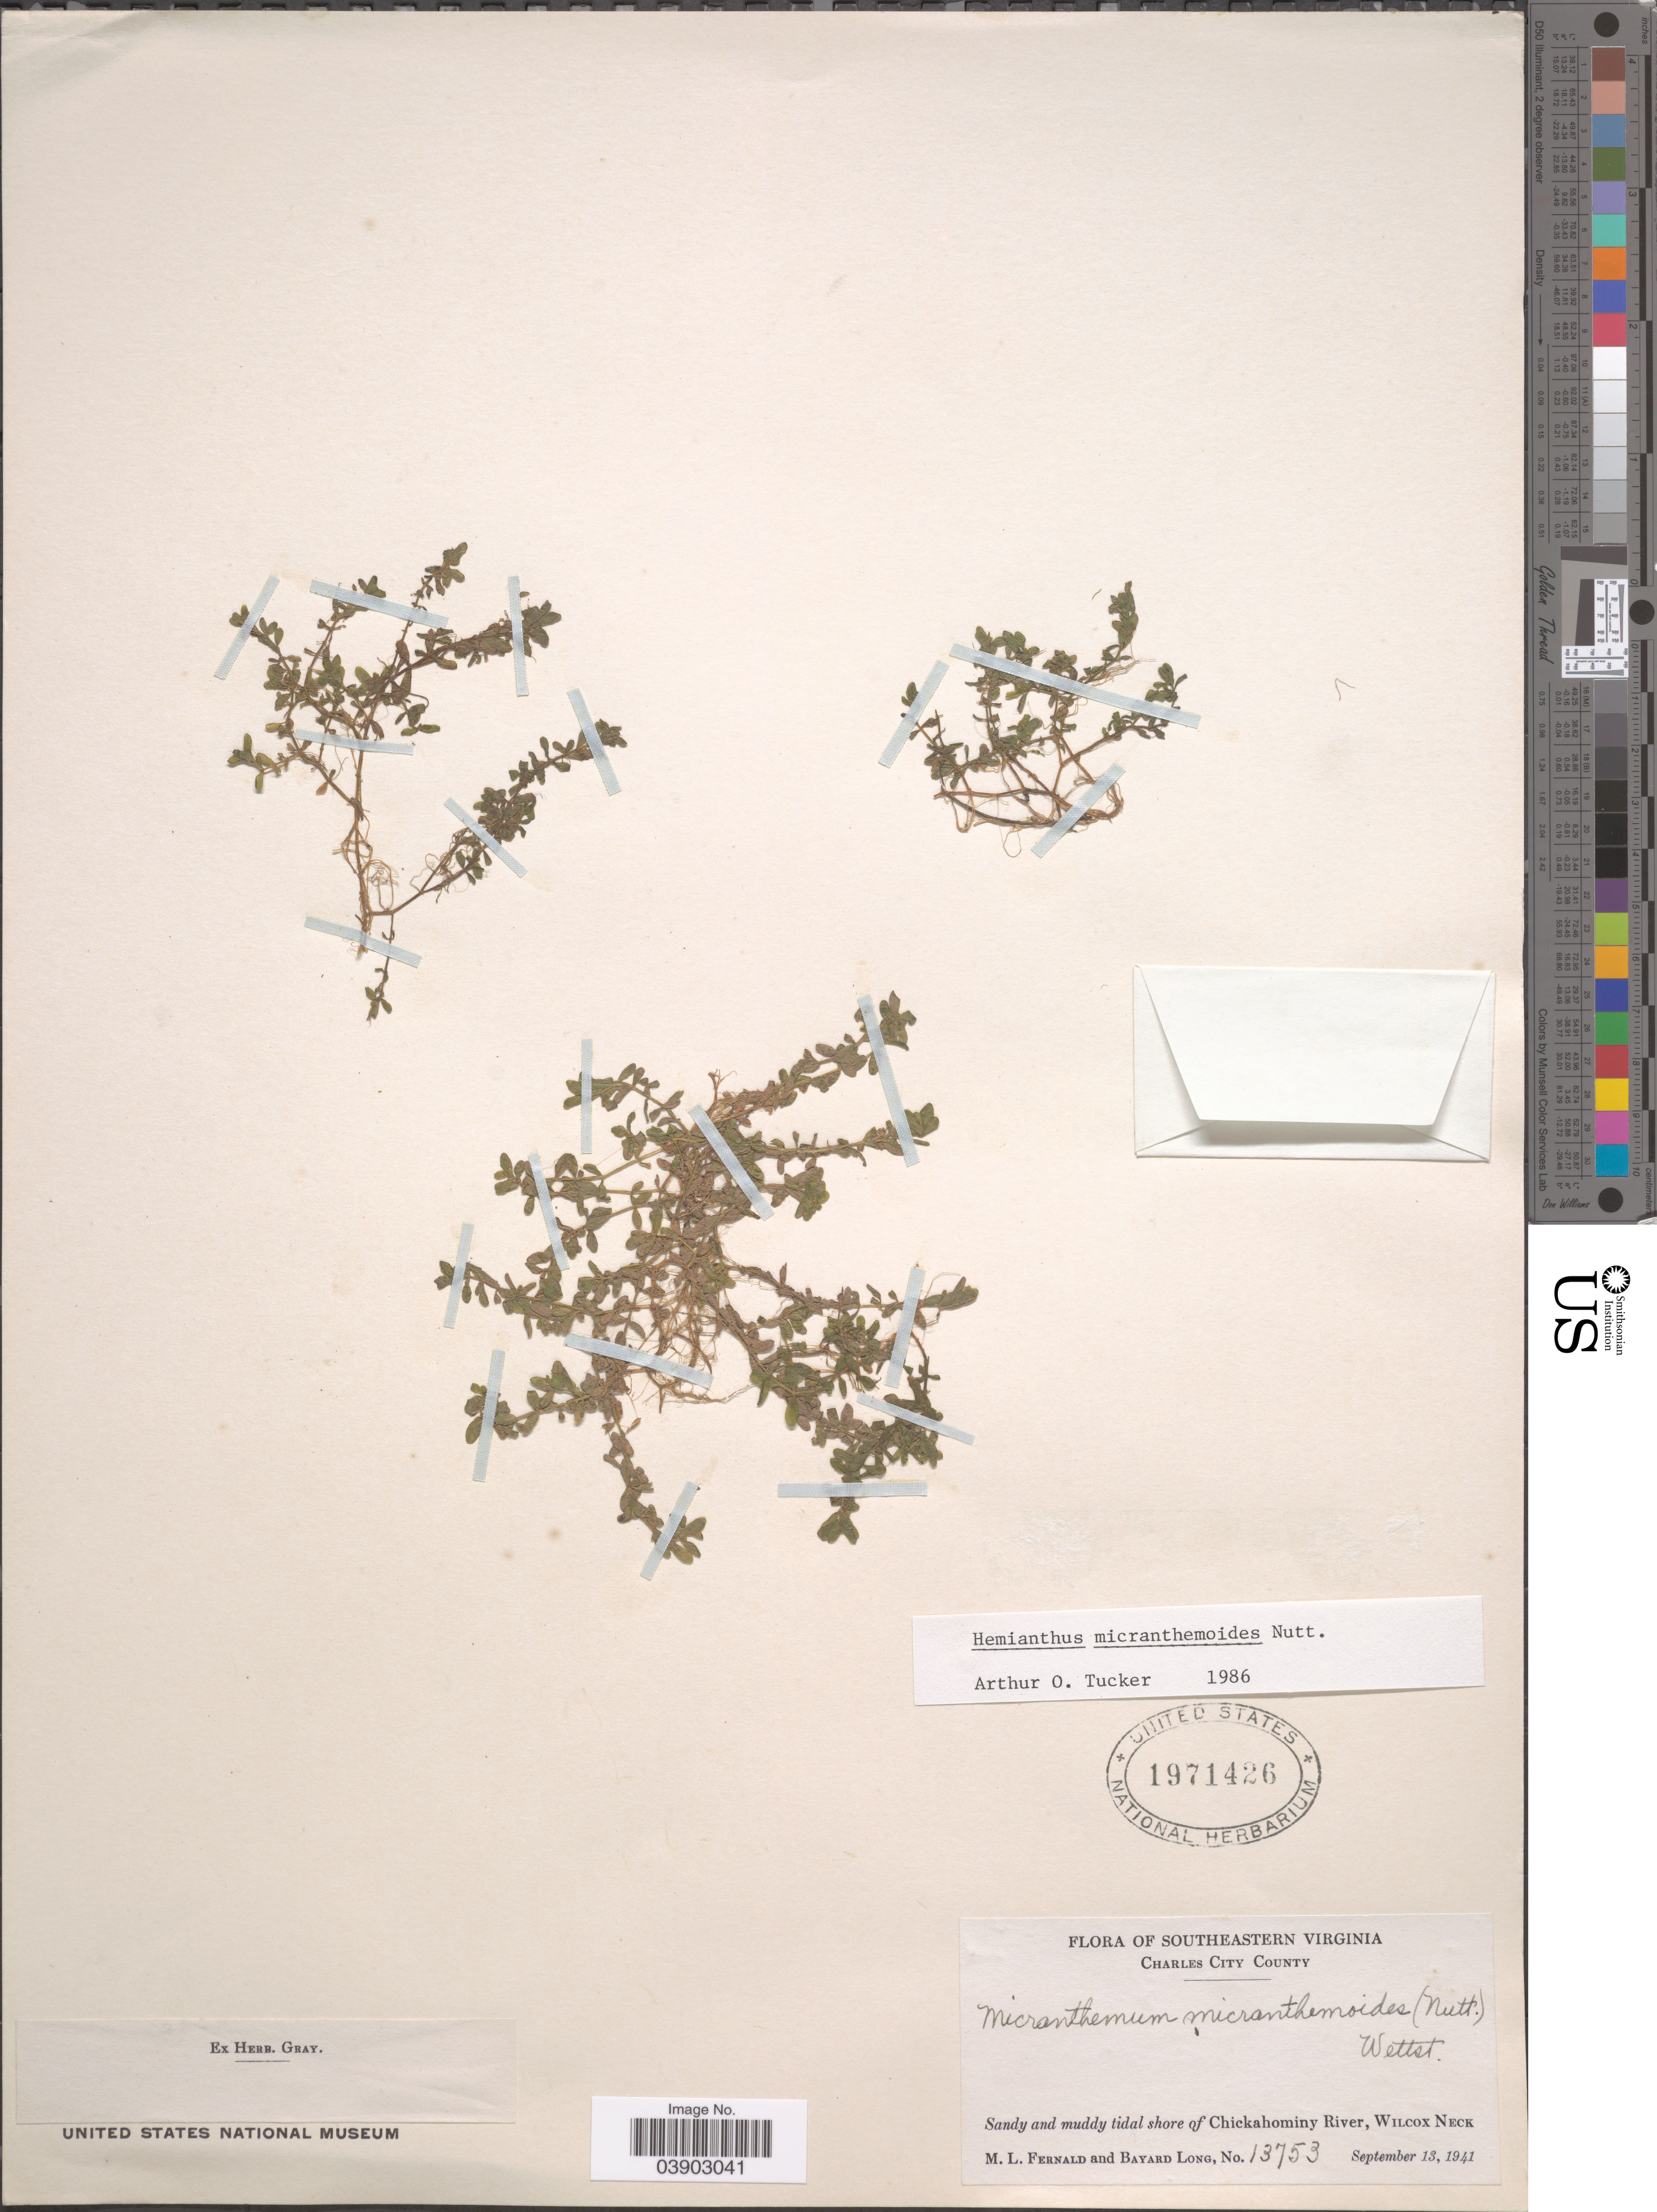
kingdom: Plantae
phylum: Tracheophyta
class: Magnoliopsida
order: Lamiales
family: Linderniaceae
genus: Micranthemum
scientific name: Micranthemum micranthemoides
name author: Nutt.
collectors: M. L. Fernald & B. Long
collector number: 13753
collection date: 1941-09-13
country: United States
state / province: Virginia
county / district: Charles City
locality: Southeastern Virginia. Charles City County. Shore of Chickahominy River, Wilcox Neck.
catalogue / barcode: US 1971426